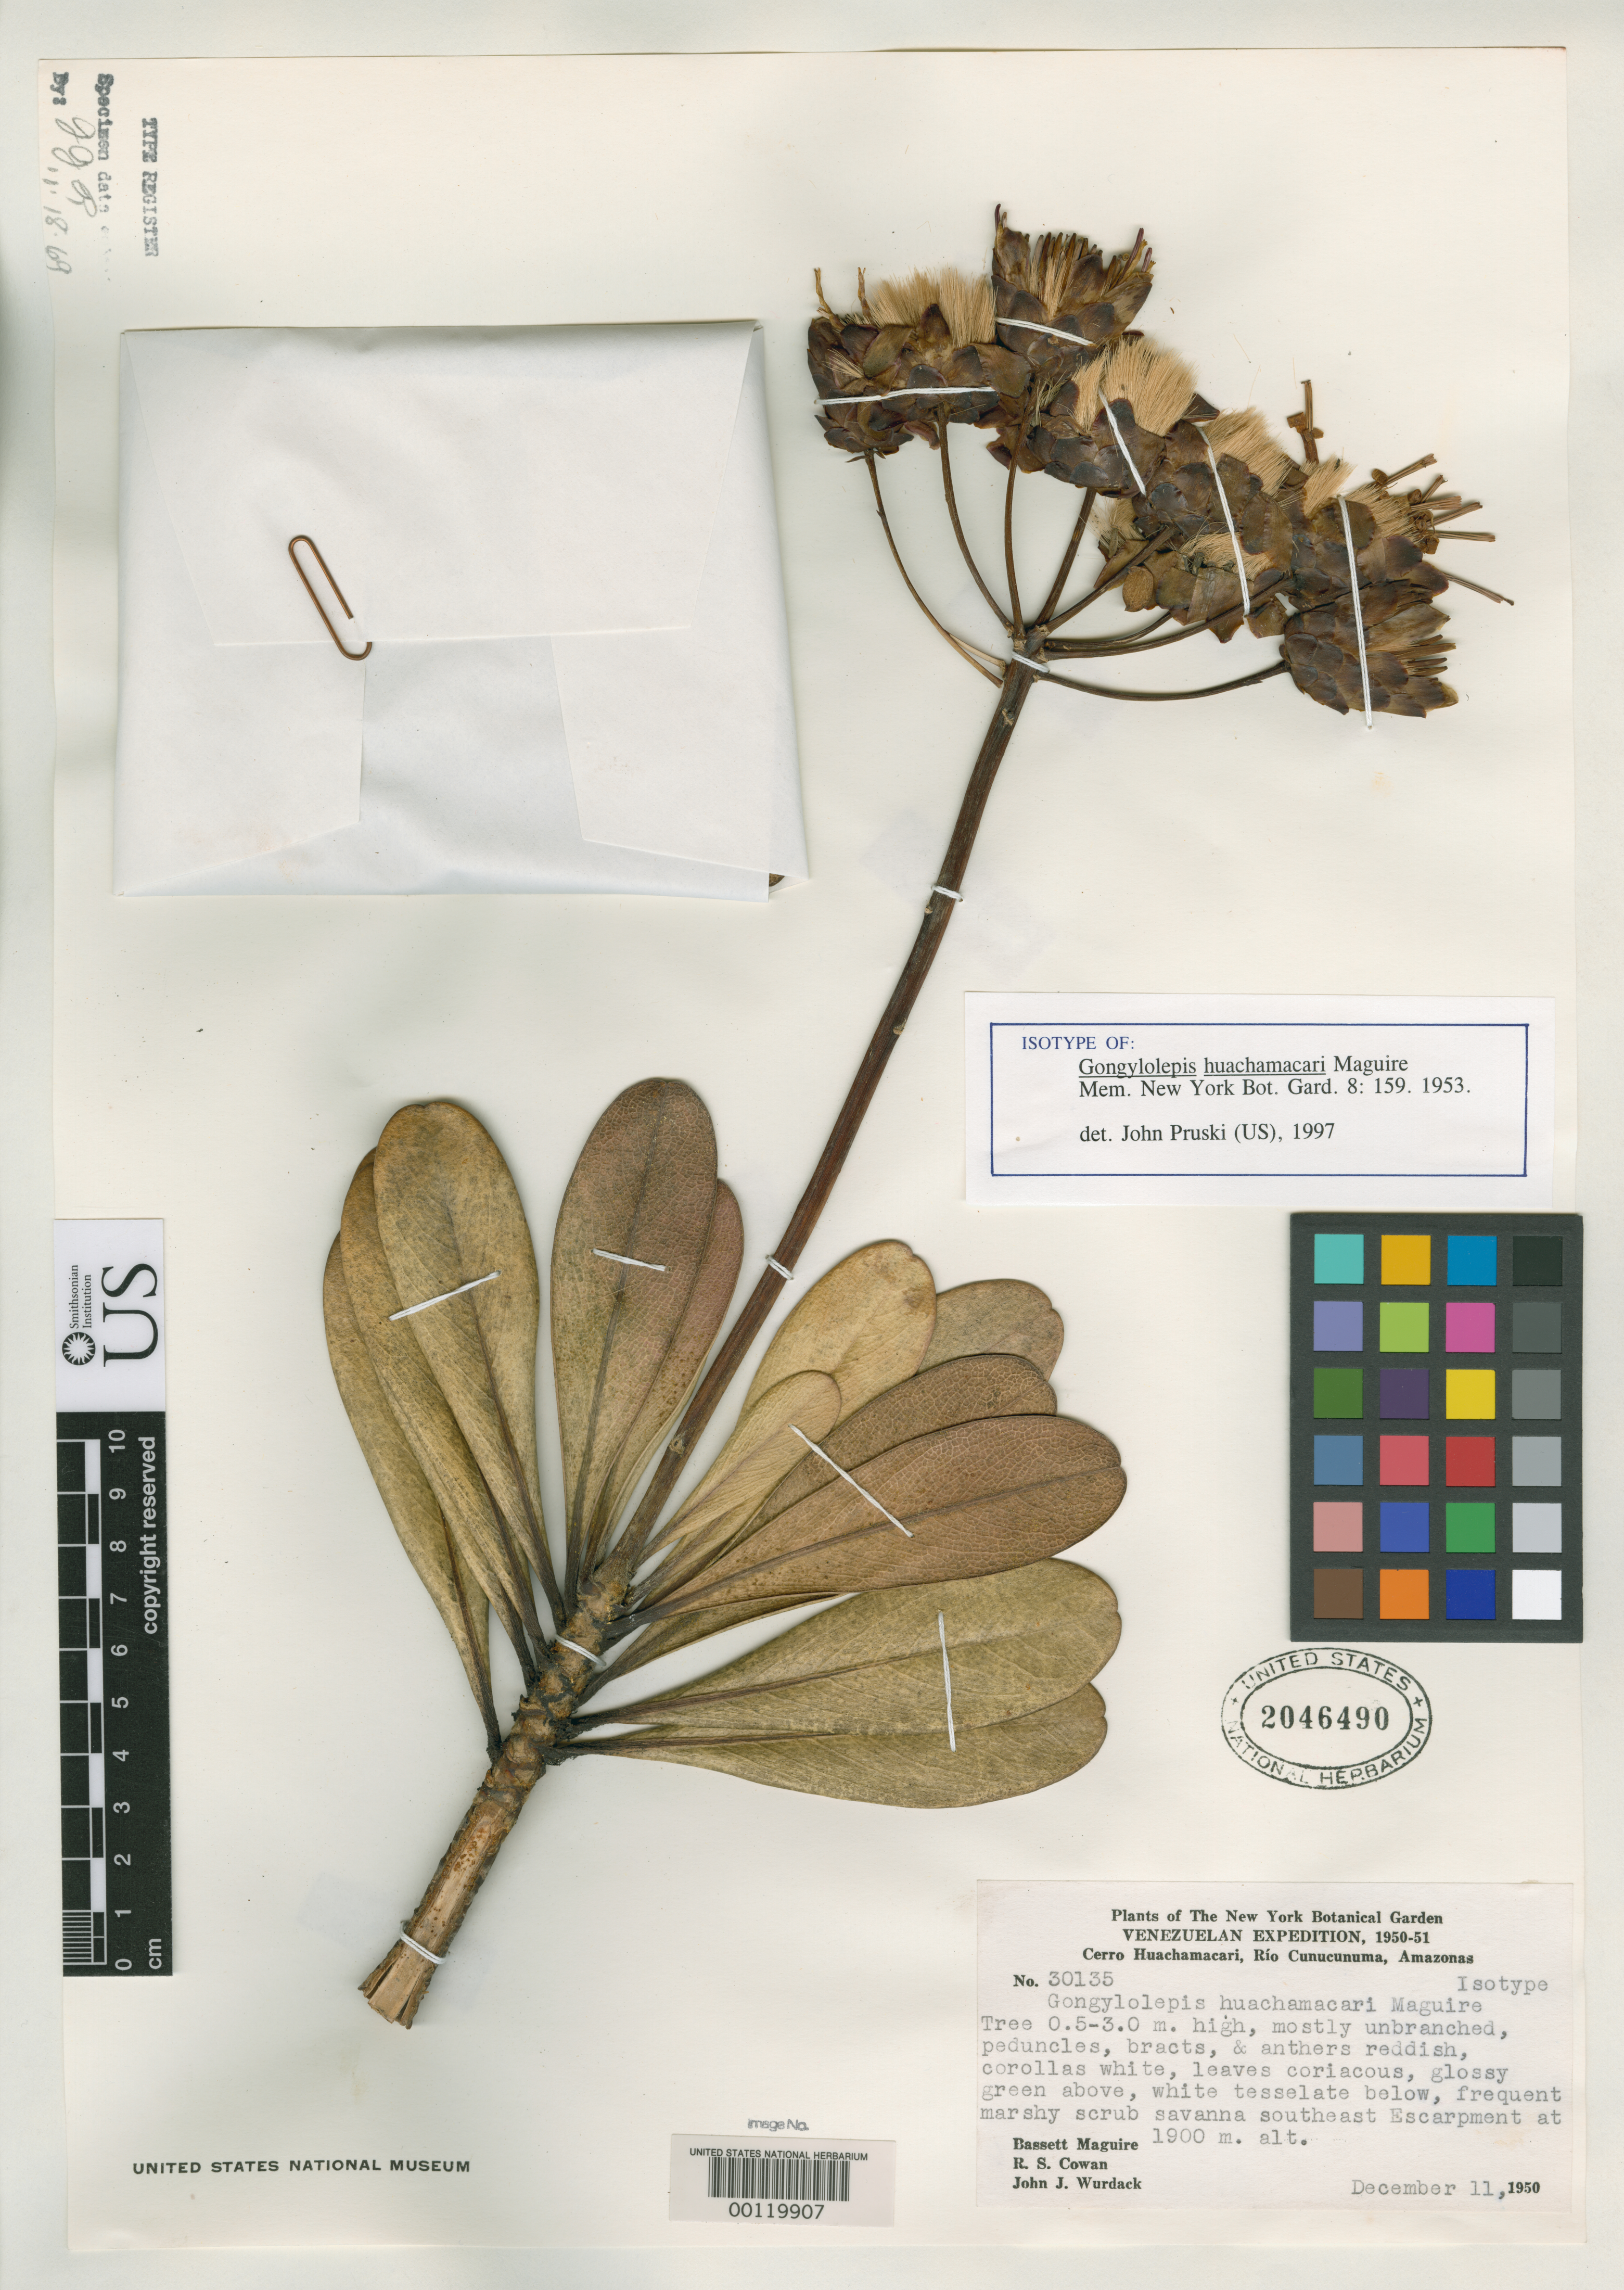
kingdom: Plantae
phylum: Tracheophyta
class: Magnoliopsida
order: Asterales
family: Asteraceae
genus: Gongylolepis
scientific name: Gongylolepis huachamacari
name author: Maguire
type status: Isotype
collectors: B. Maguire, R. S. Cowan & J. J. Wurdack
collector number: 30135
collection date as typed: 11 Dec 1950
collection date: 1950-12-11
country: Venezuela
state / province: Amazonas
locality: Cerro Huachamaca, Rio Cunucunuma.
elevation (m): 1900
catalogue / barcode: US 2046490